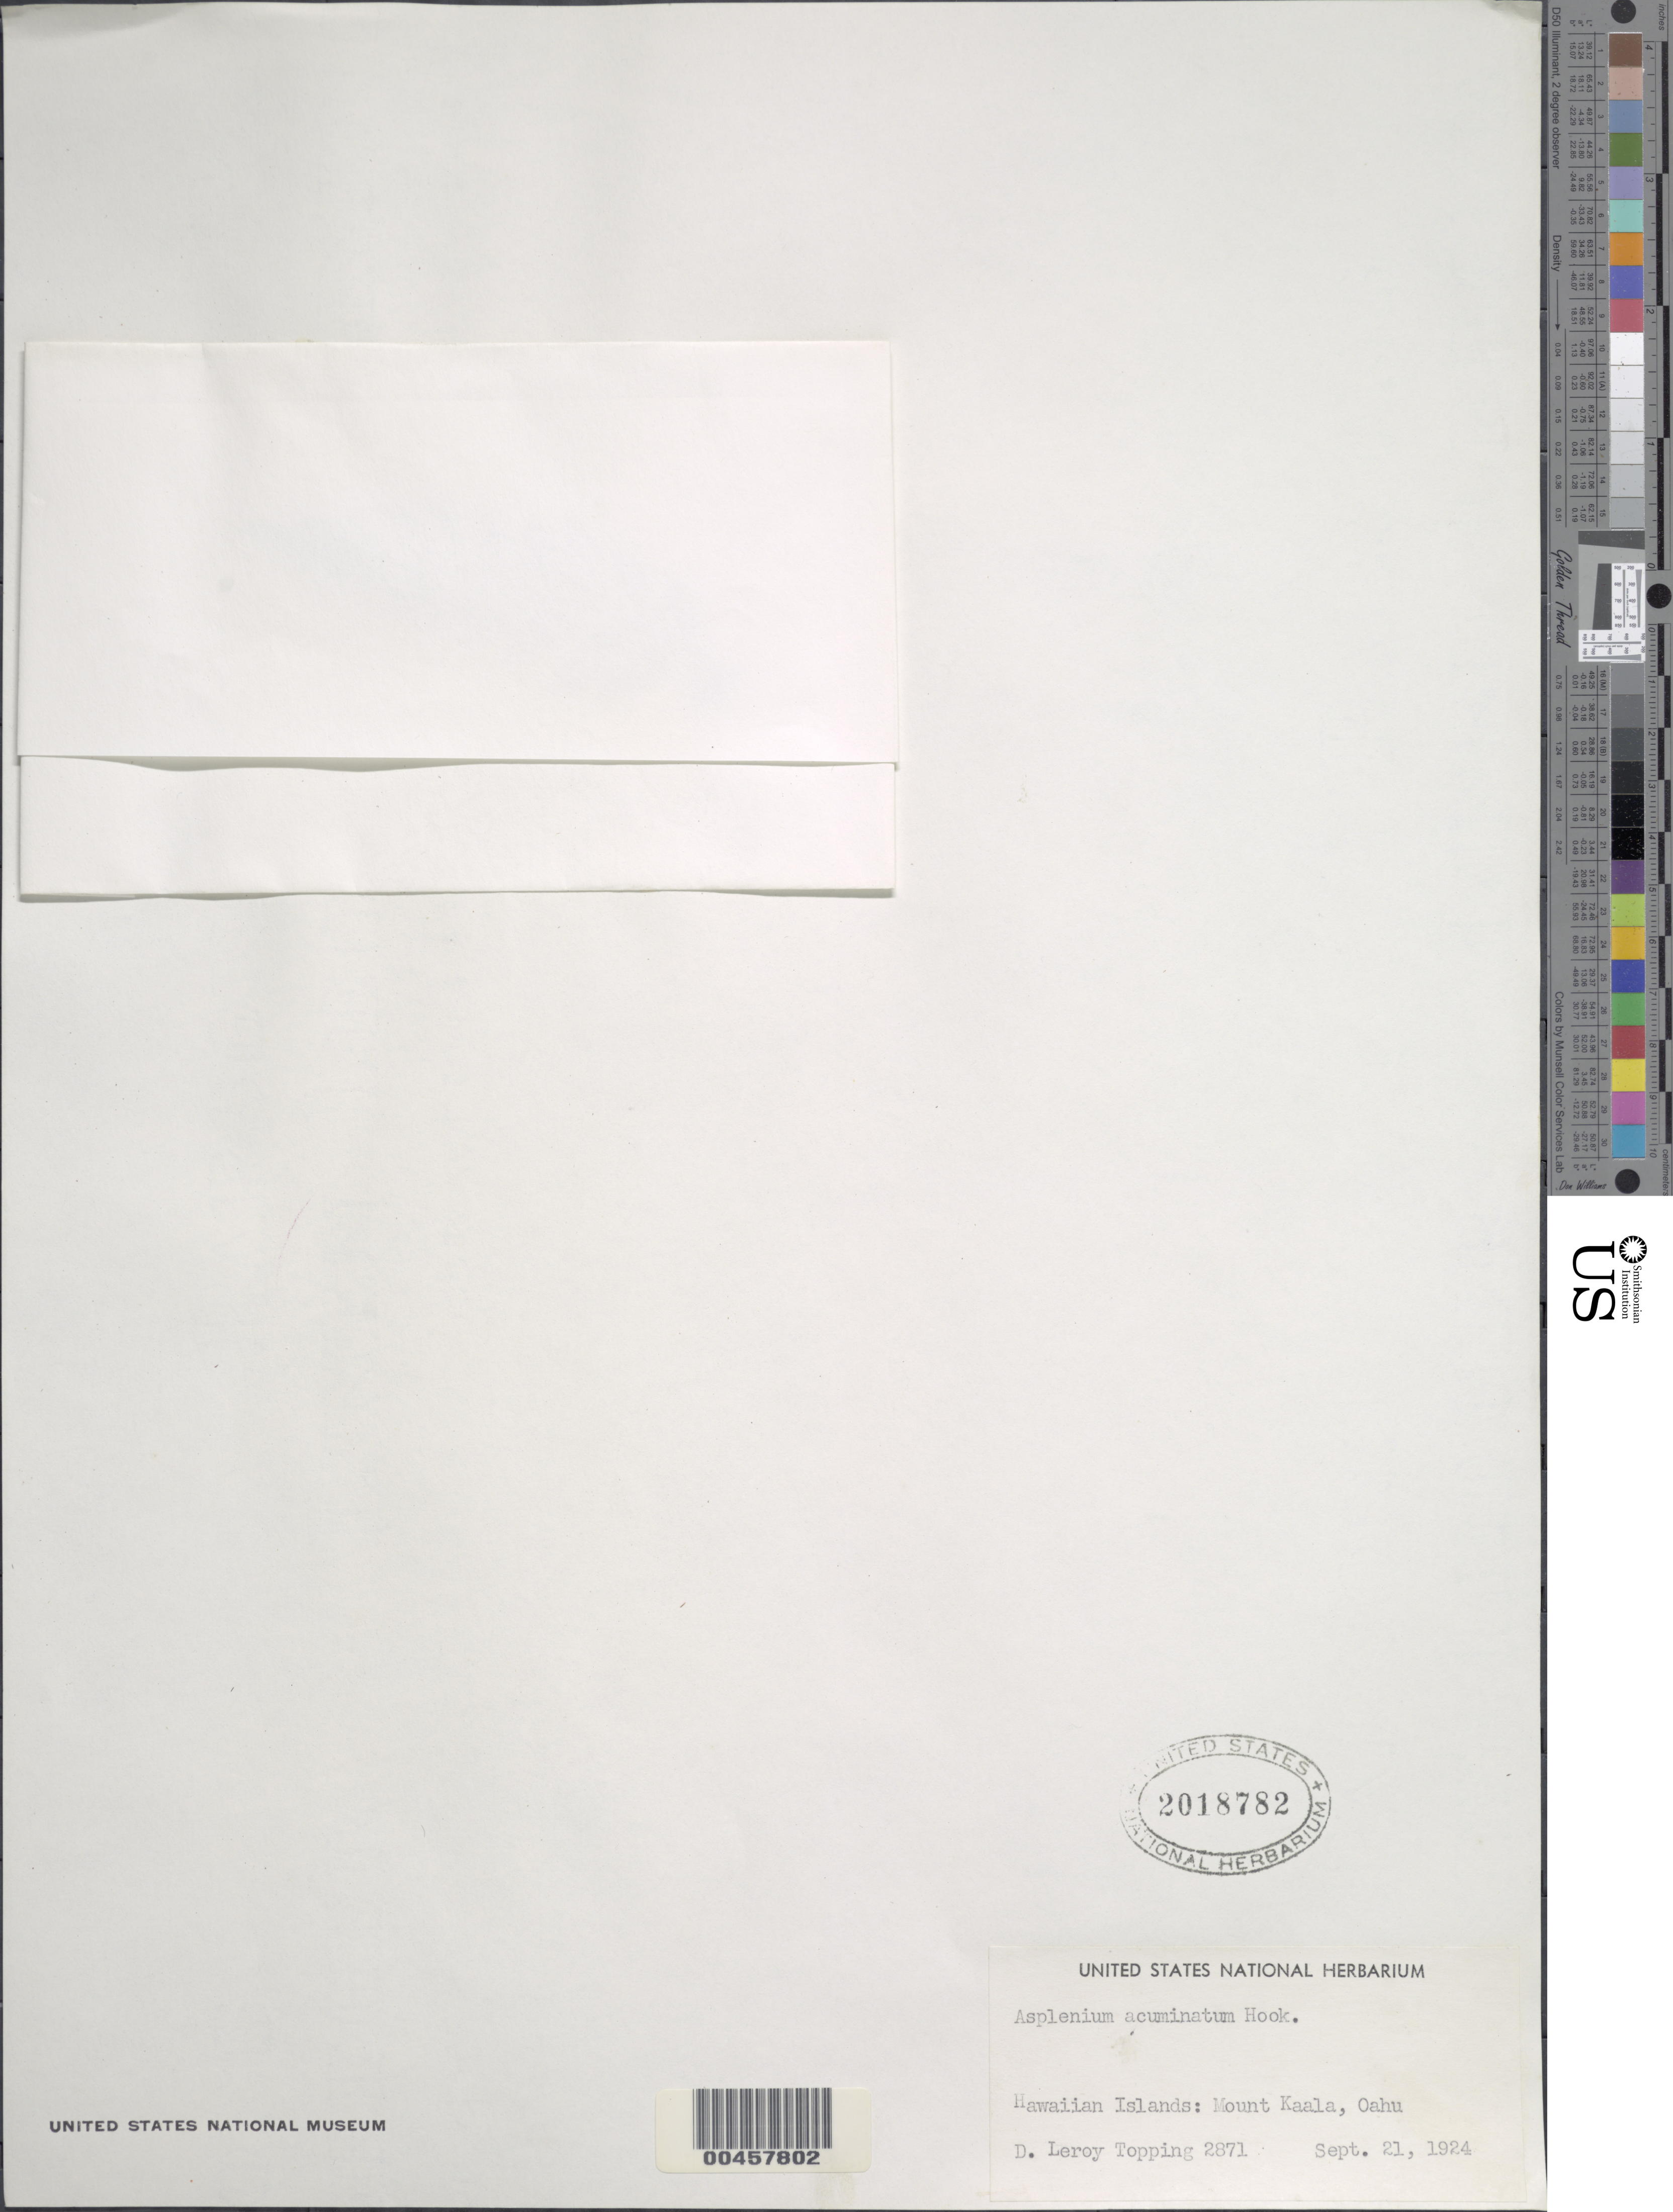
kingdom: Plantae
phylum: Tracheophyta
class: Polypodiopsida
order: Polypodiales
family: Aspleniaceae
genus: Asplenium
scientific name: Asplenium acuminatum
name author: Hook. & Arn.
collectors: D. L. Topping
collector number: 2871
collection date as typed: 21 Sep 1924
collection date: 1924-09-21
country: United States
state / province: Hawaii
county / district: Honolulu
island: Oahu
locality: Hawaiian Islands: Mount Kaala, Oahu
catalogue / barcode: US 2018782